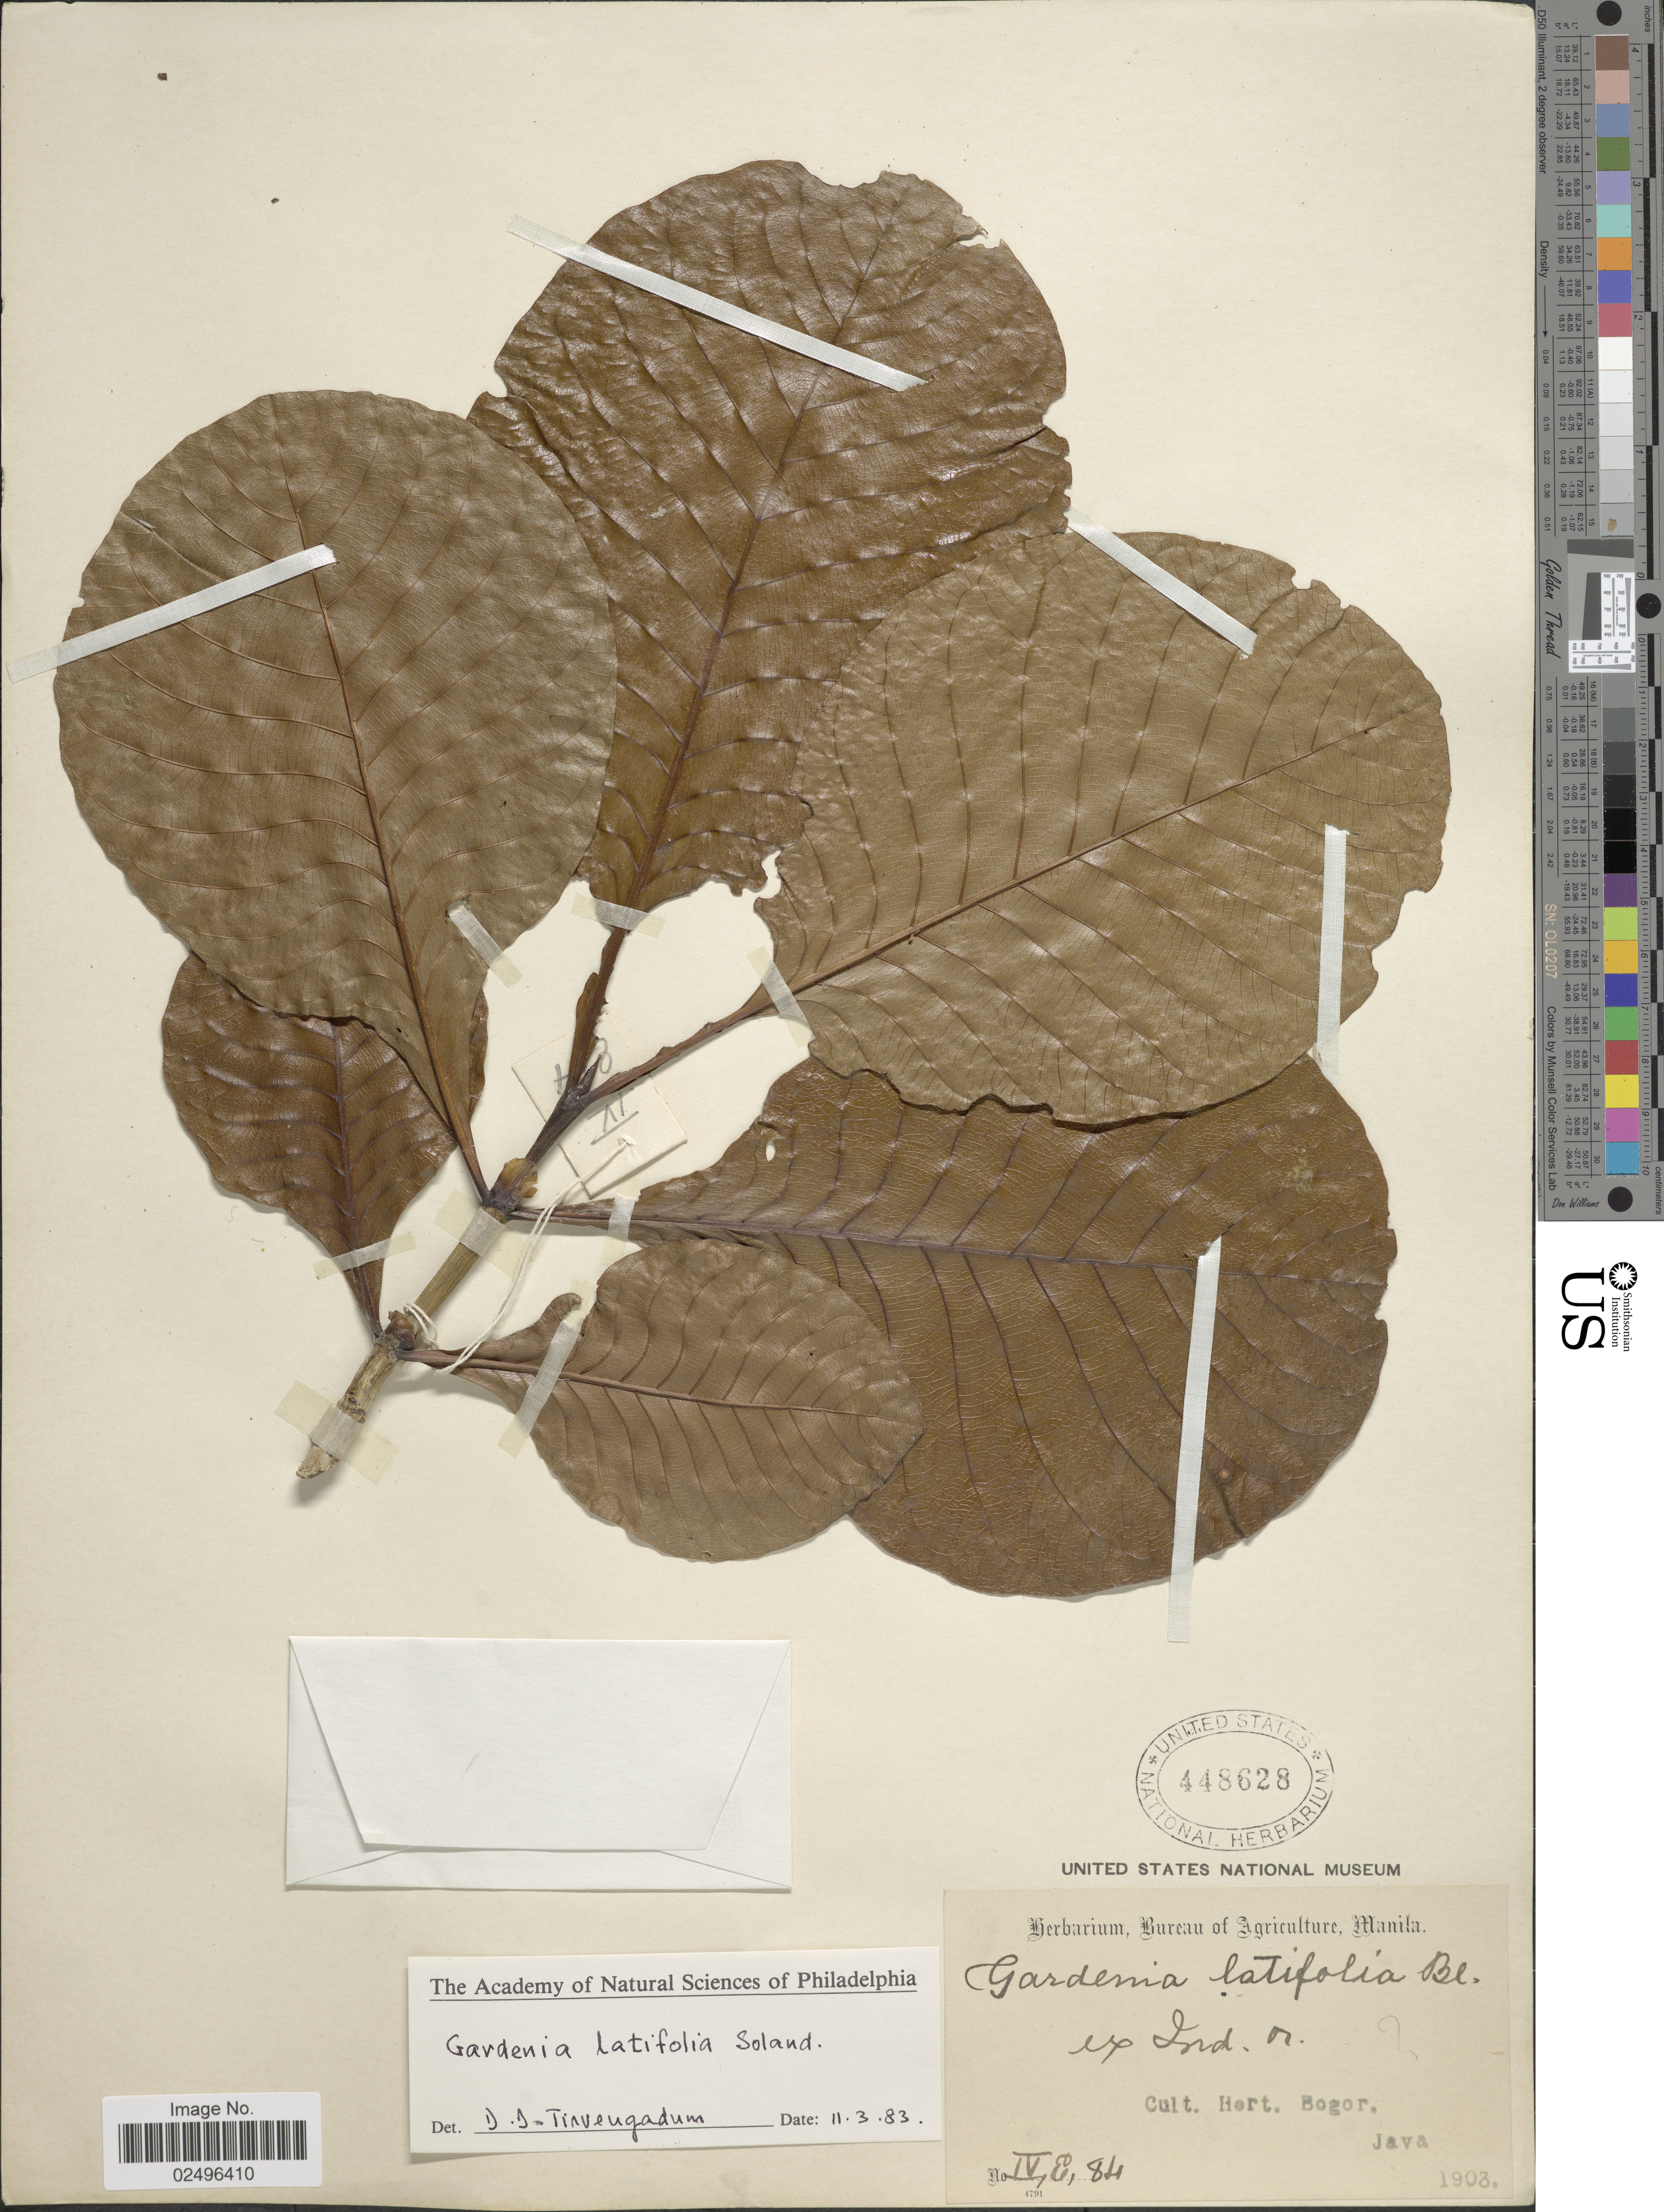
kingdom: Plantae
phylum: Tracheophyta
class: Magnoliopsida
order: Gentianales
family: Rubiaceae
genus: Gardenia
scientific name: Gardenia latifolia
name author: Aiton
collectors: ex herb. Bureau of Science Manila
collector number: IV E 84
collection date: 1903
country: Indonesia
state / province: Java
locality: Cult. Hort. Bogor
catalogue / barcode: US 448628